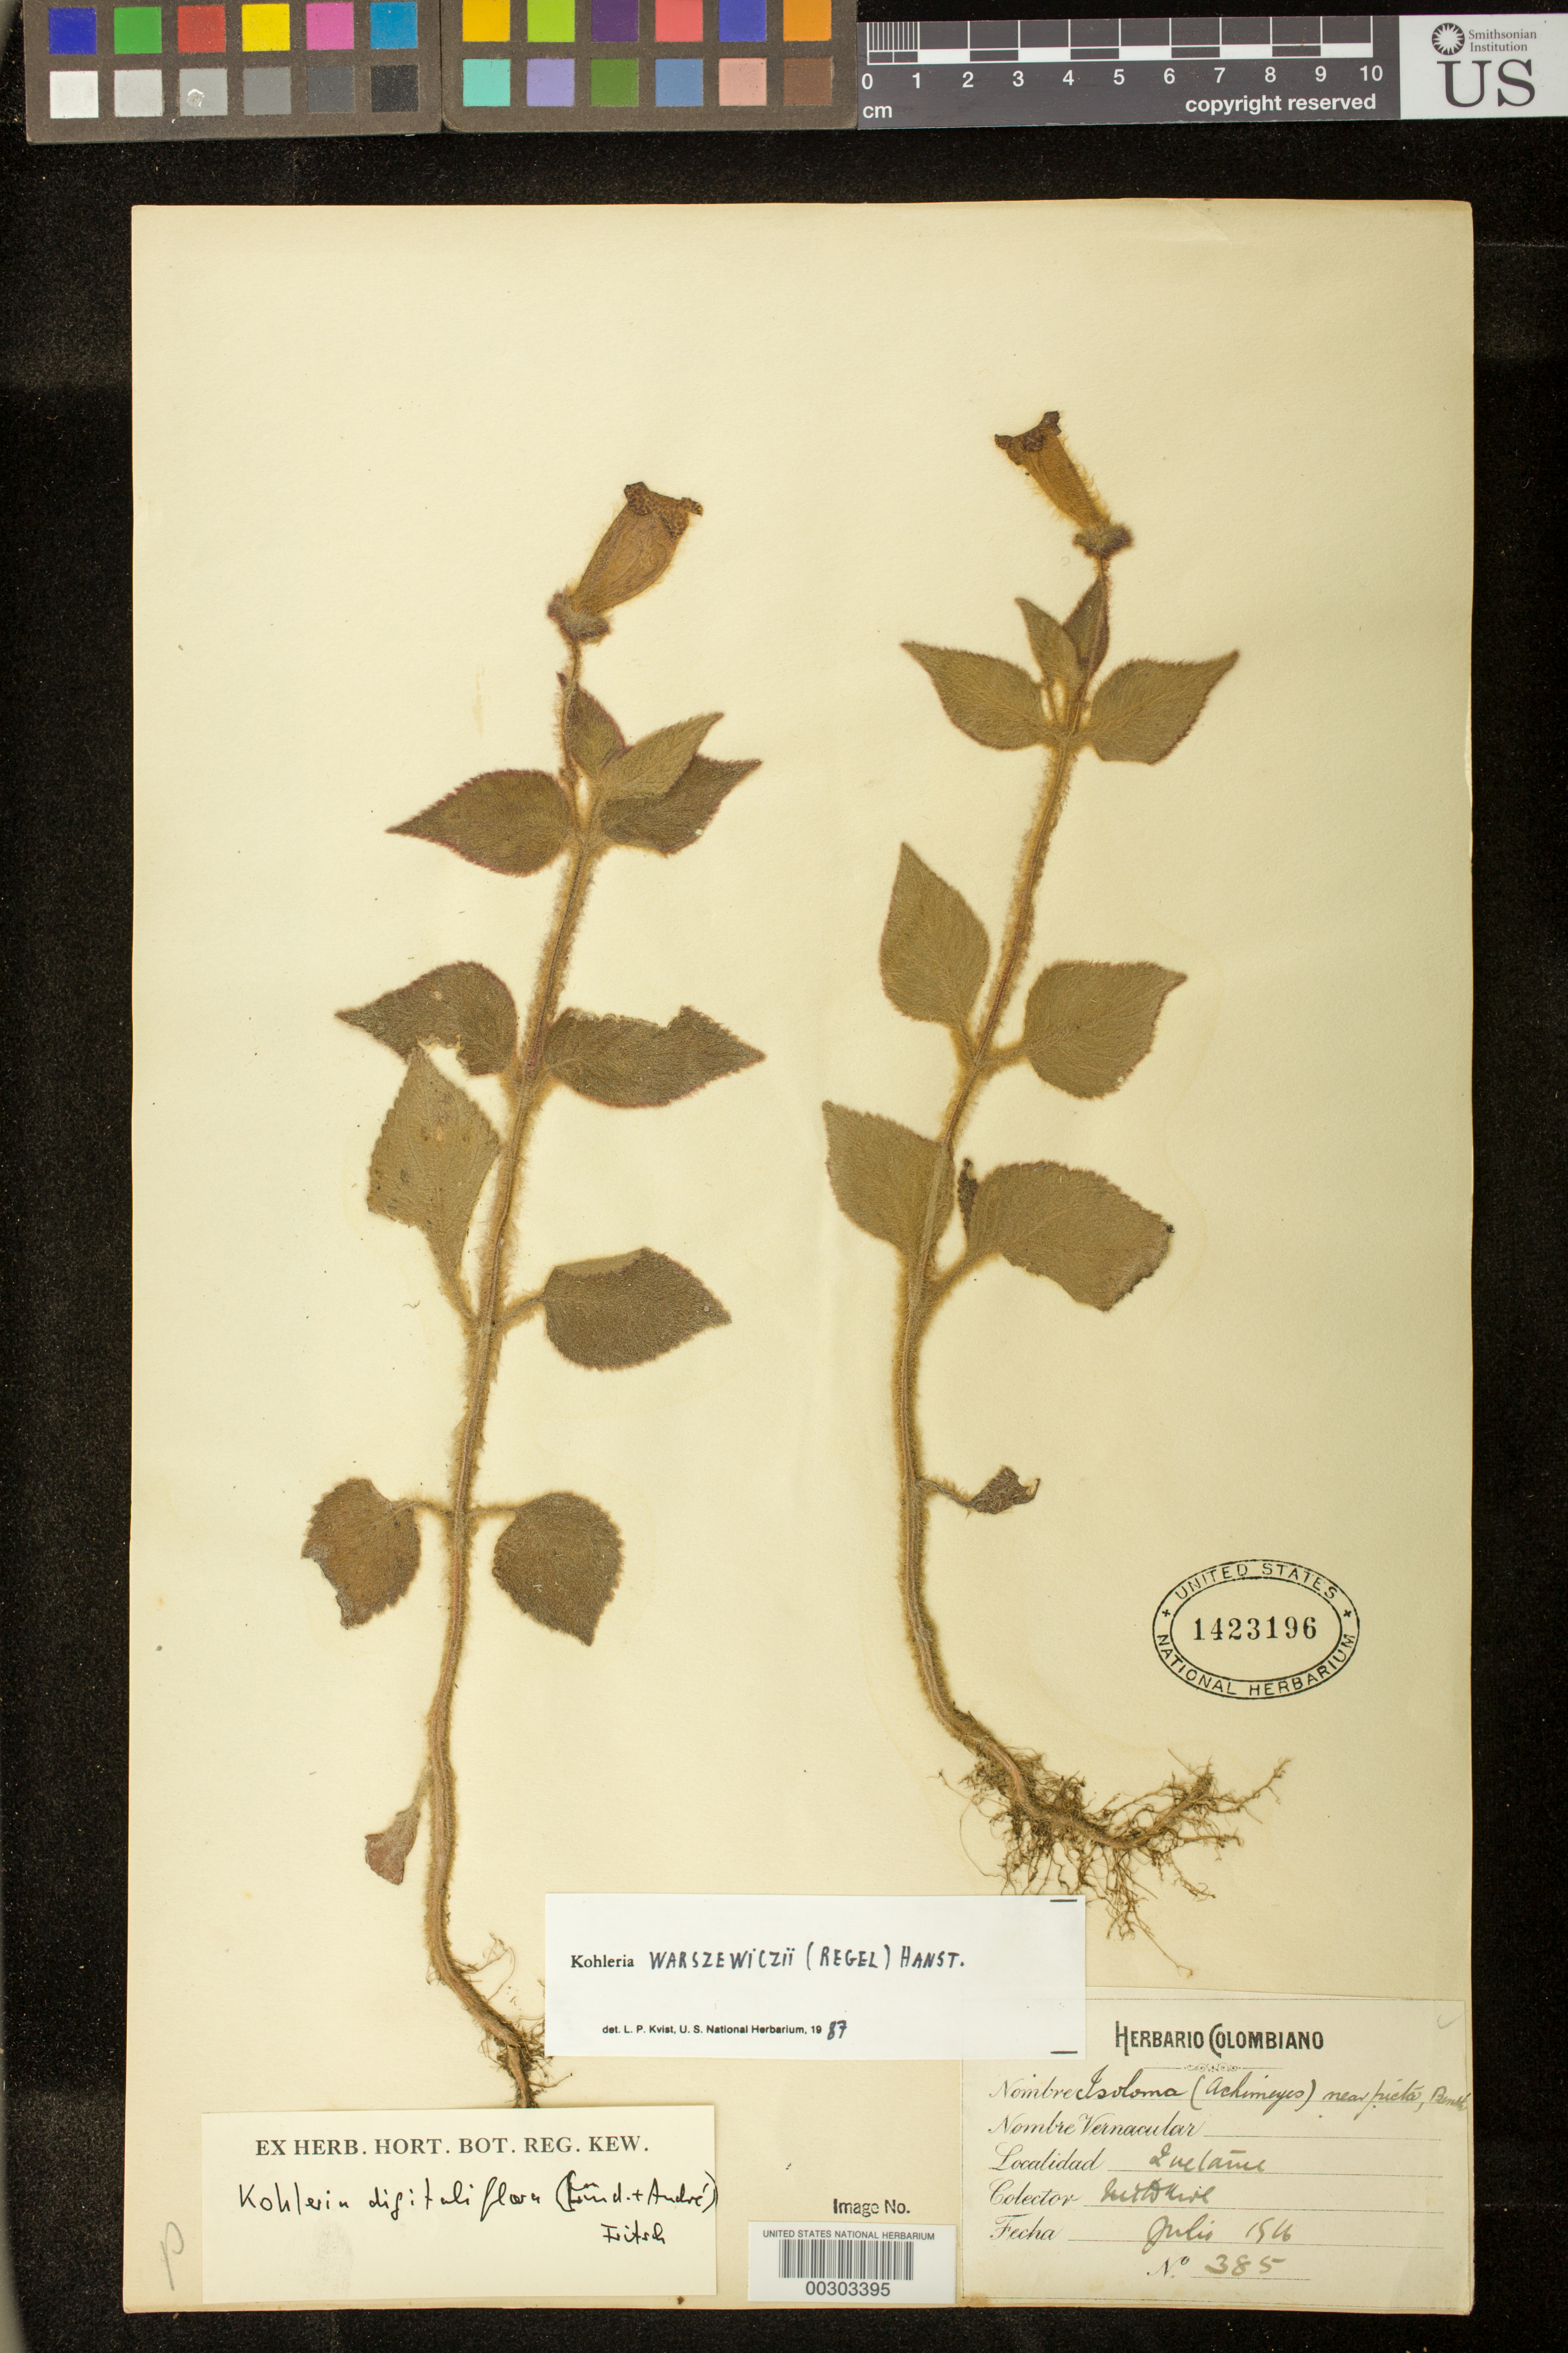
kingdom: Plantae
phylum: Tracheophyta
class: Magnoliopsida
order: Lamiales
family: Gesneriaceae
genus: Kohleria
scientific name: Kohleria warscewiczii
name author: (Regel) Hanst.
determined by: Kvist, L. P., (US), Smithsonian Institution - National Museum of Natural History (UNITED STATES)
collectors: M. T. Dawe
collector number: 385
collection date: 1916-07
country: Colombia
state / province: Cundinamarca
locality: Quetame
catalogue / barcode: US 1423195